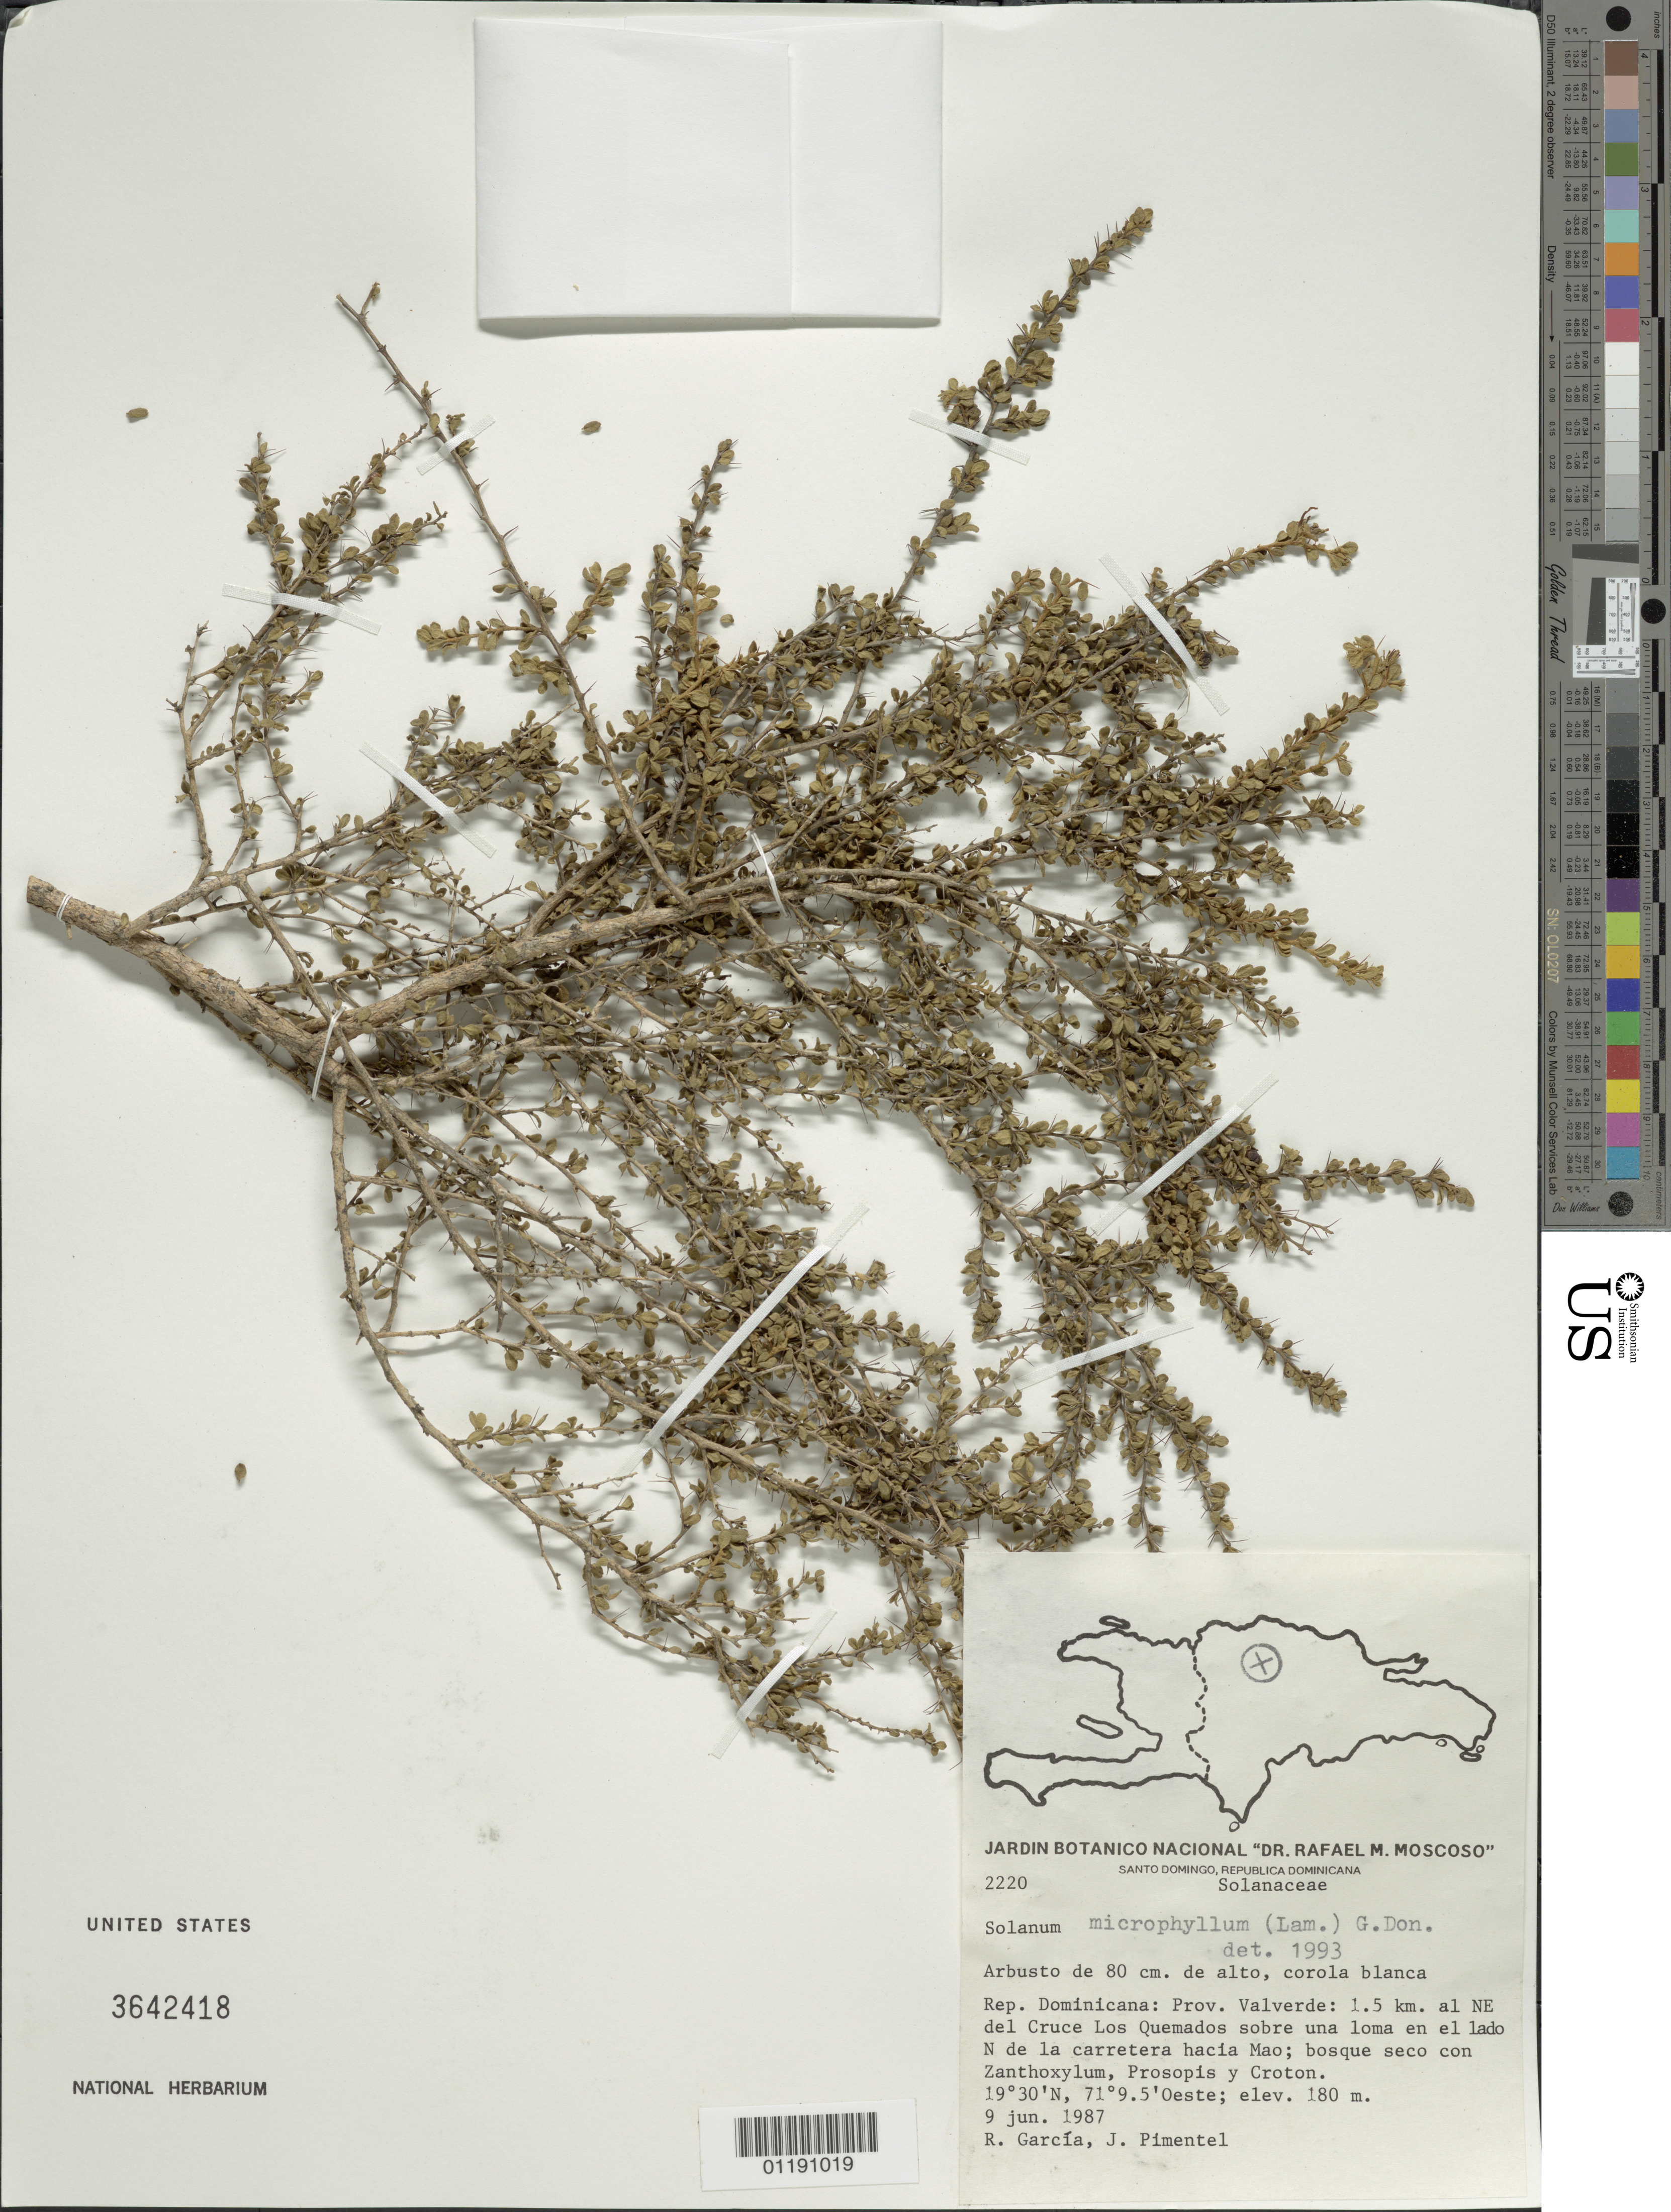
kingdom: Plantae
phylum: Tracheophyta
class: Magnoliopsida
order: Solanales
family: Solanaceae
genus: Solanum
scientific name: Solanum microphyllum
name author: Hawkes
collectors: R. G. García & J. Pimentel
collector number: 2220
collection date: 1987-06-09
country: Dominican Republic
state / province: Valverde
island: Hispaniola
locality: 1.5 km NE of Cruce Los Quemados about a hill on the N side of the road to Mao.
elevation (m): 180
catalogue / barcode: US 3642418